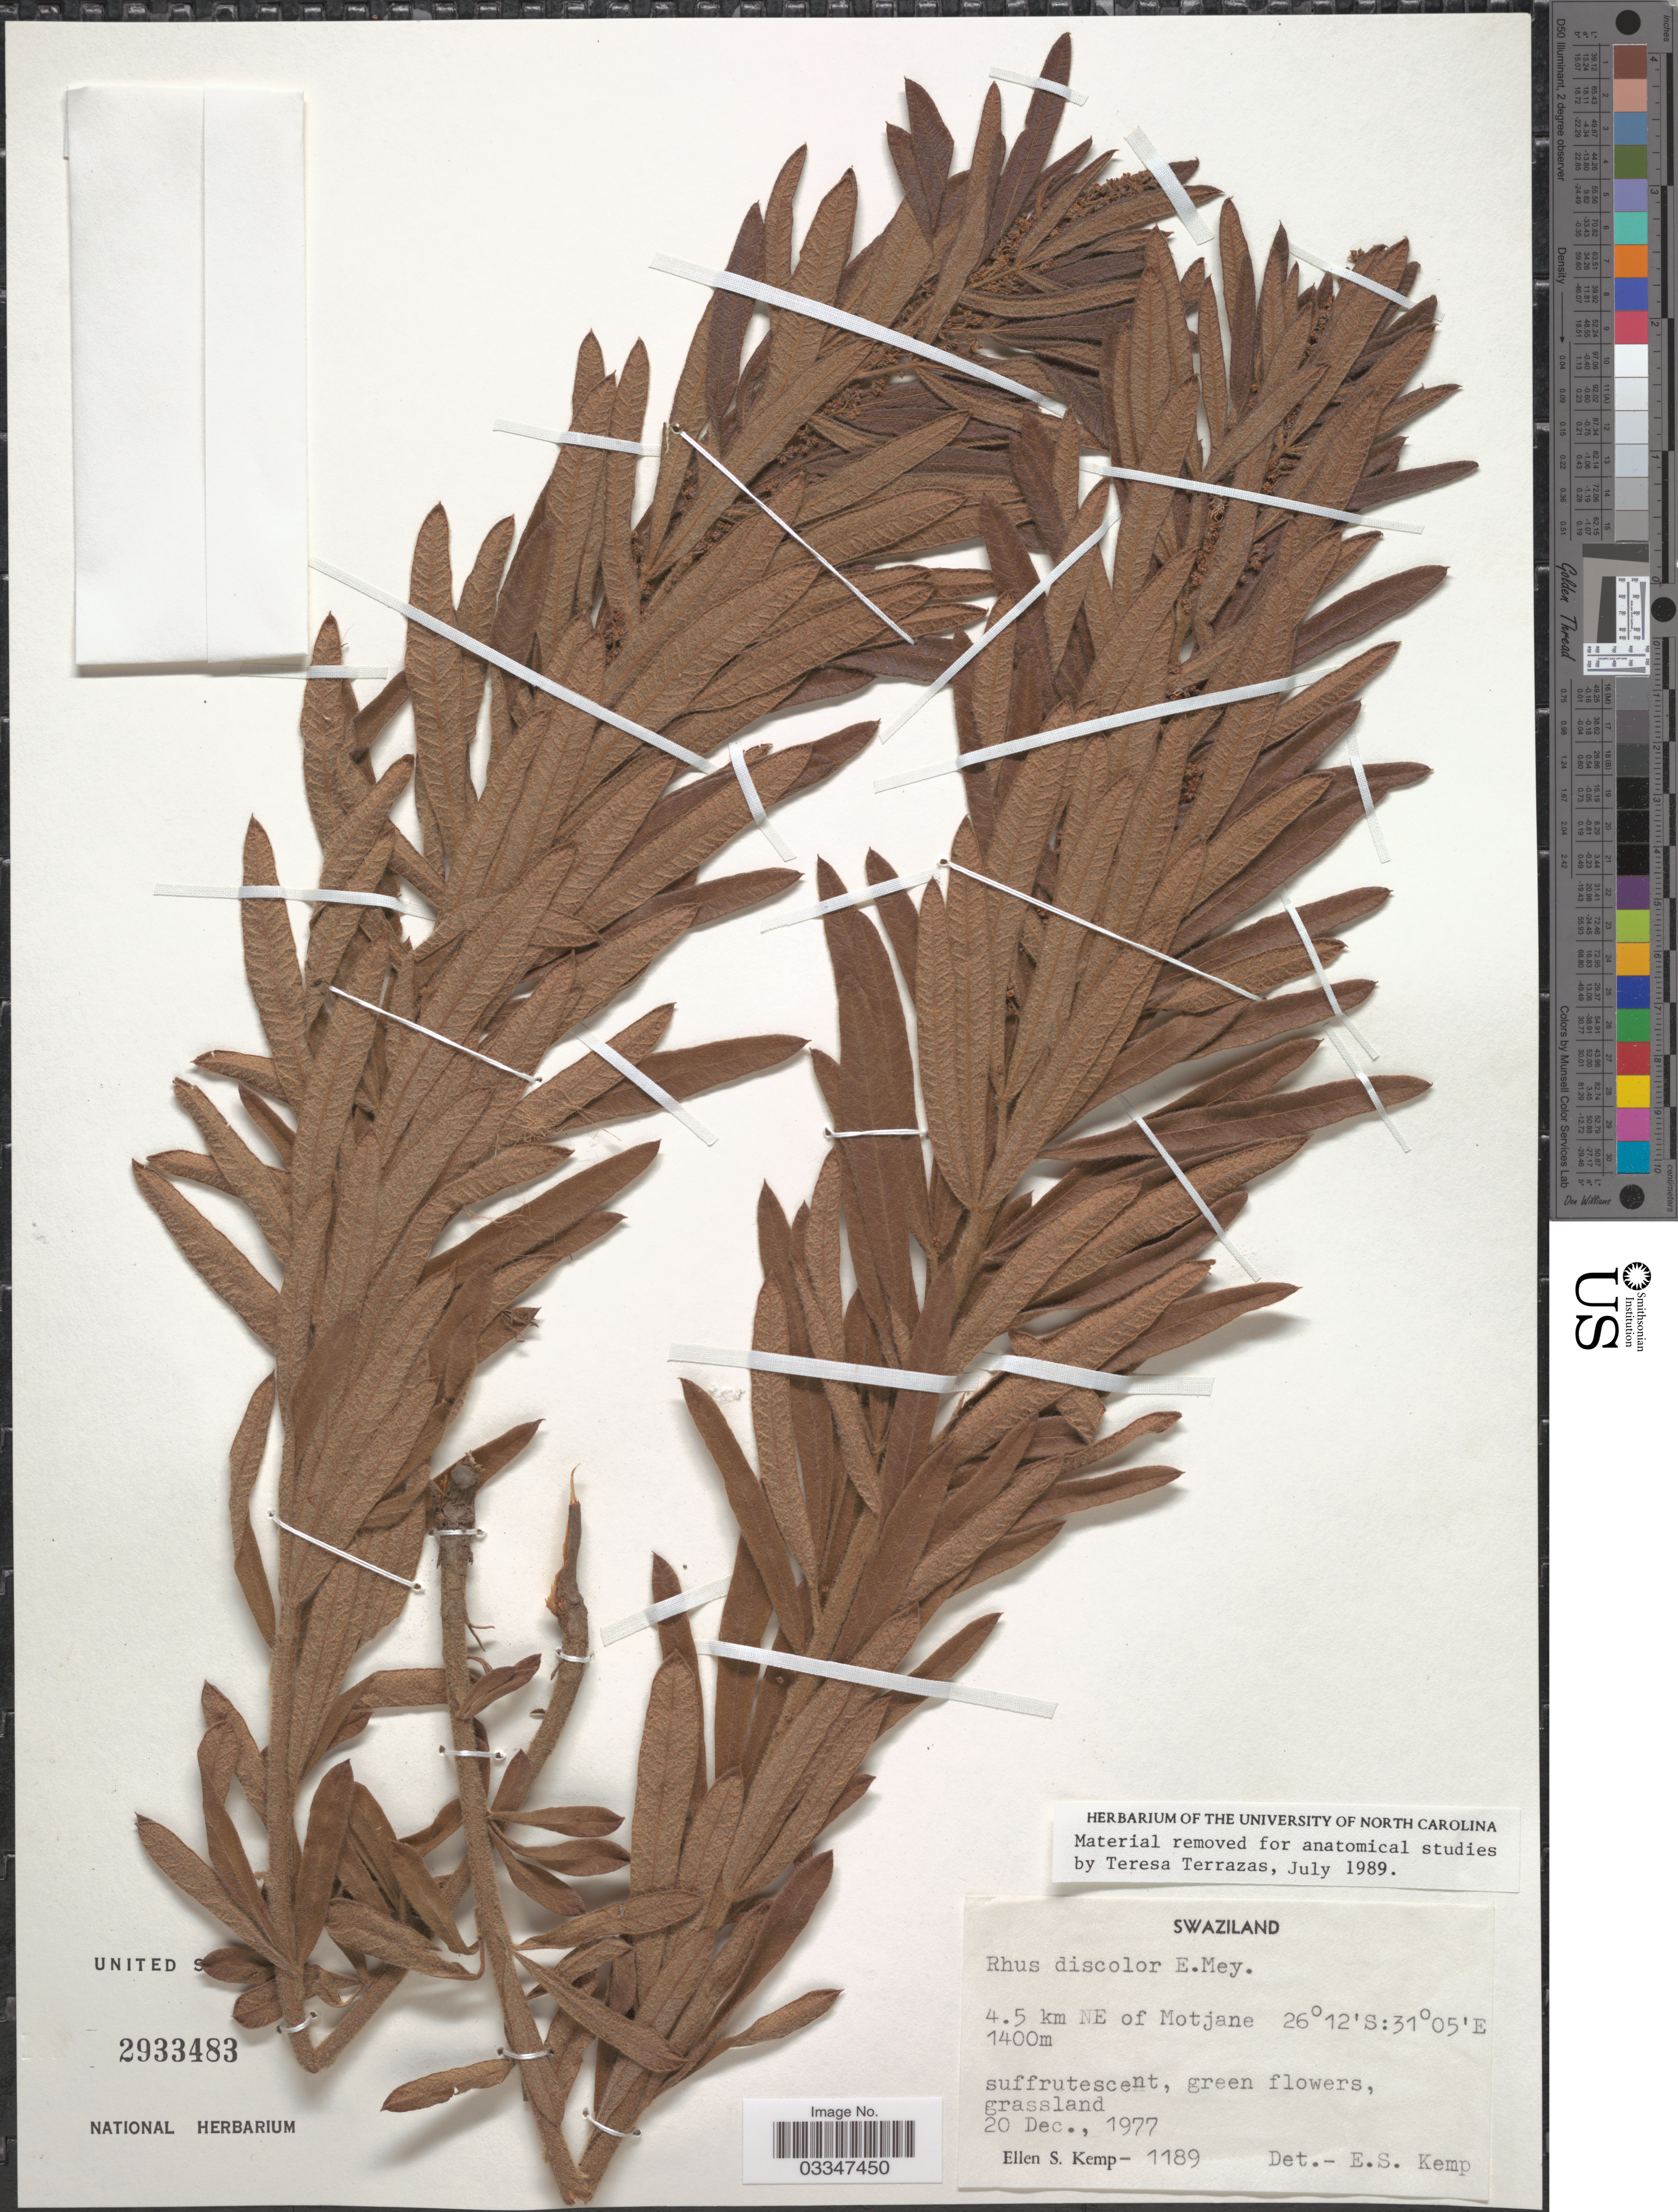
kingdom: Plantae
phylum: Tracheophyta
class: Magnoliopsida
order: Sapindales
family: Anacardiaceae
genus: Rhus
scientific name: Rhus discolor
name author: E. Mey. ex Sond.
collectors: E. S. Kemp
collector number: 1189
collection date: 1977-12-20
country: Eswatini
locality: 4.5 km NE of Motjane.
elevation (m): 1400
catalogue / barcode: US 2933483